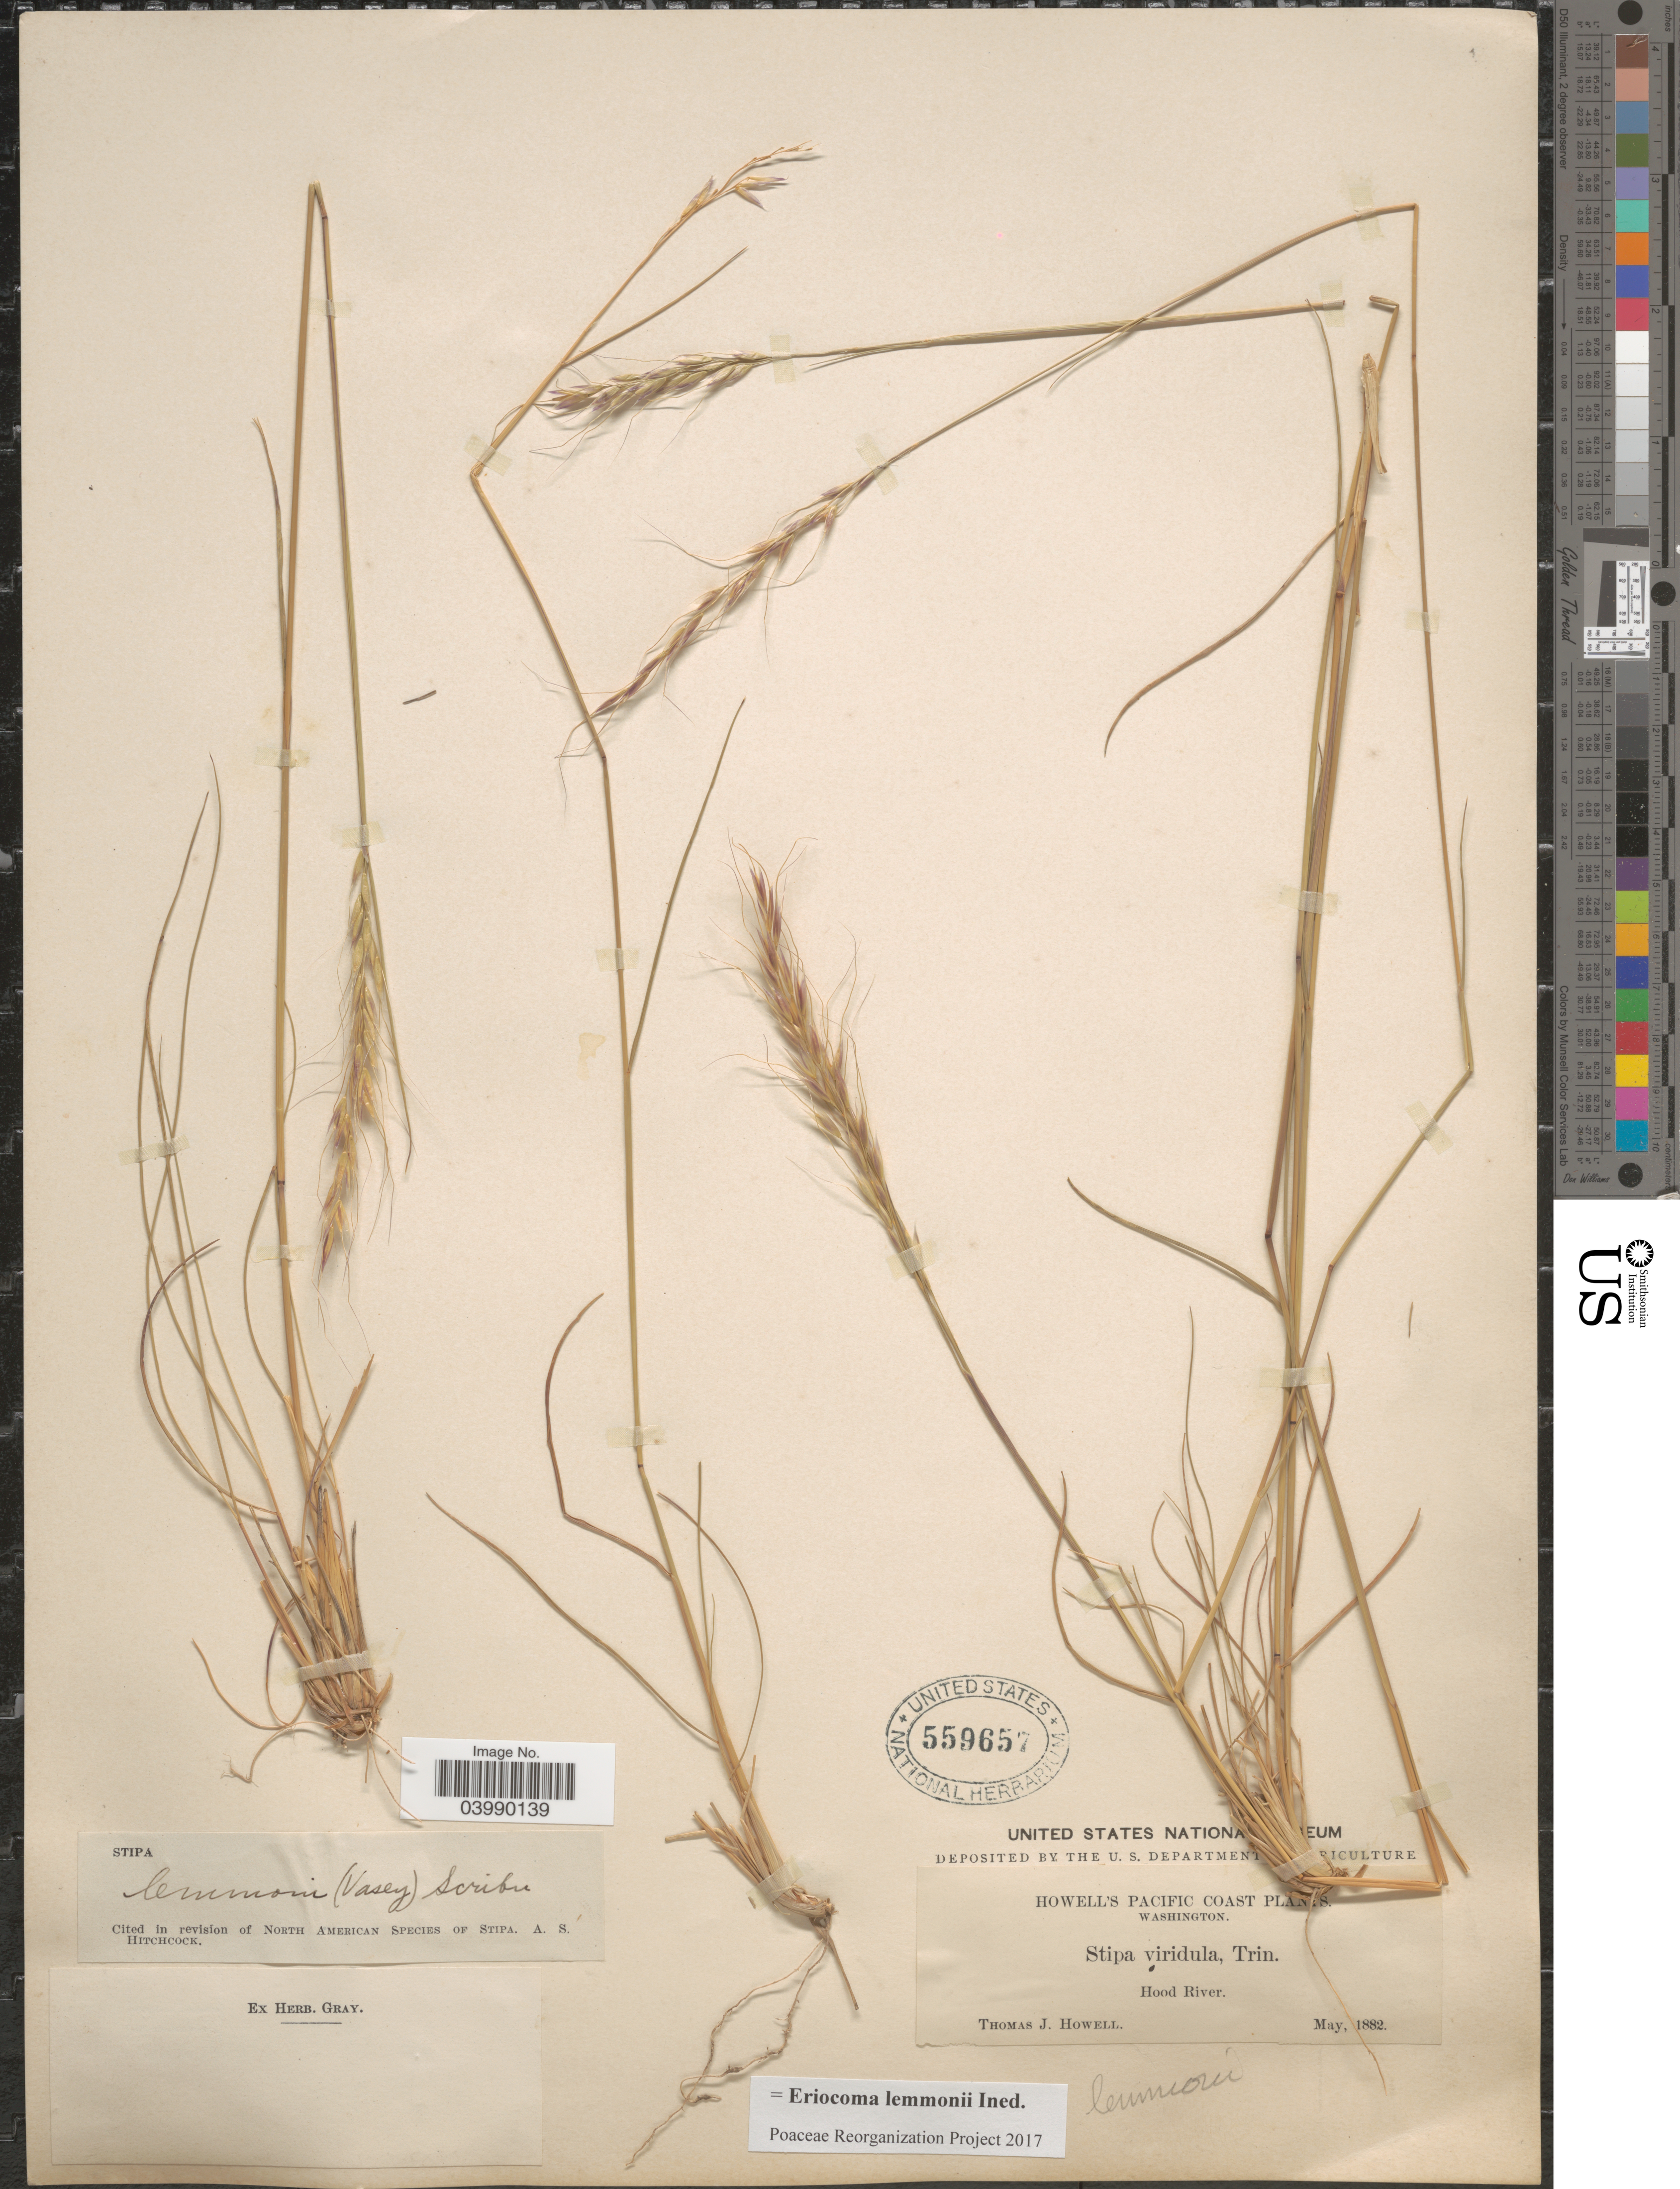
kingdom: Plantae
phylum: Tracheophyta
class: Liliopsida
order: Poales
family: Poaceae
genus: Eriocoma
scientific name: Eriocoma lemmonii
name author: (Vasey) Romasch.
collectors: T. J. Howell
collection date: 1882-05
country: United States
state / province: Washington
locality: Pacific Coast. Hood River.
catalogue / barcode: US 559657